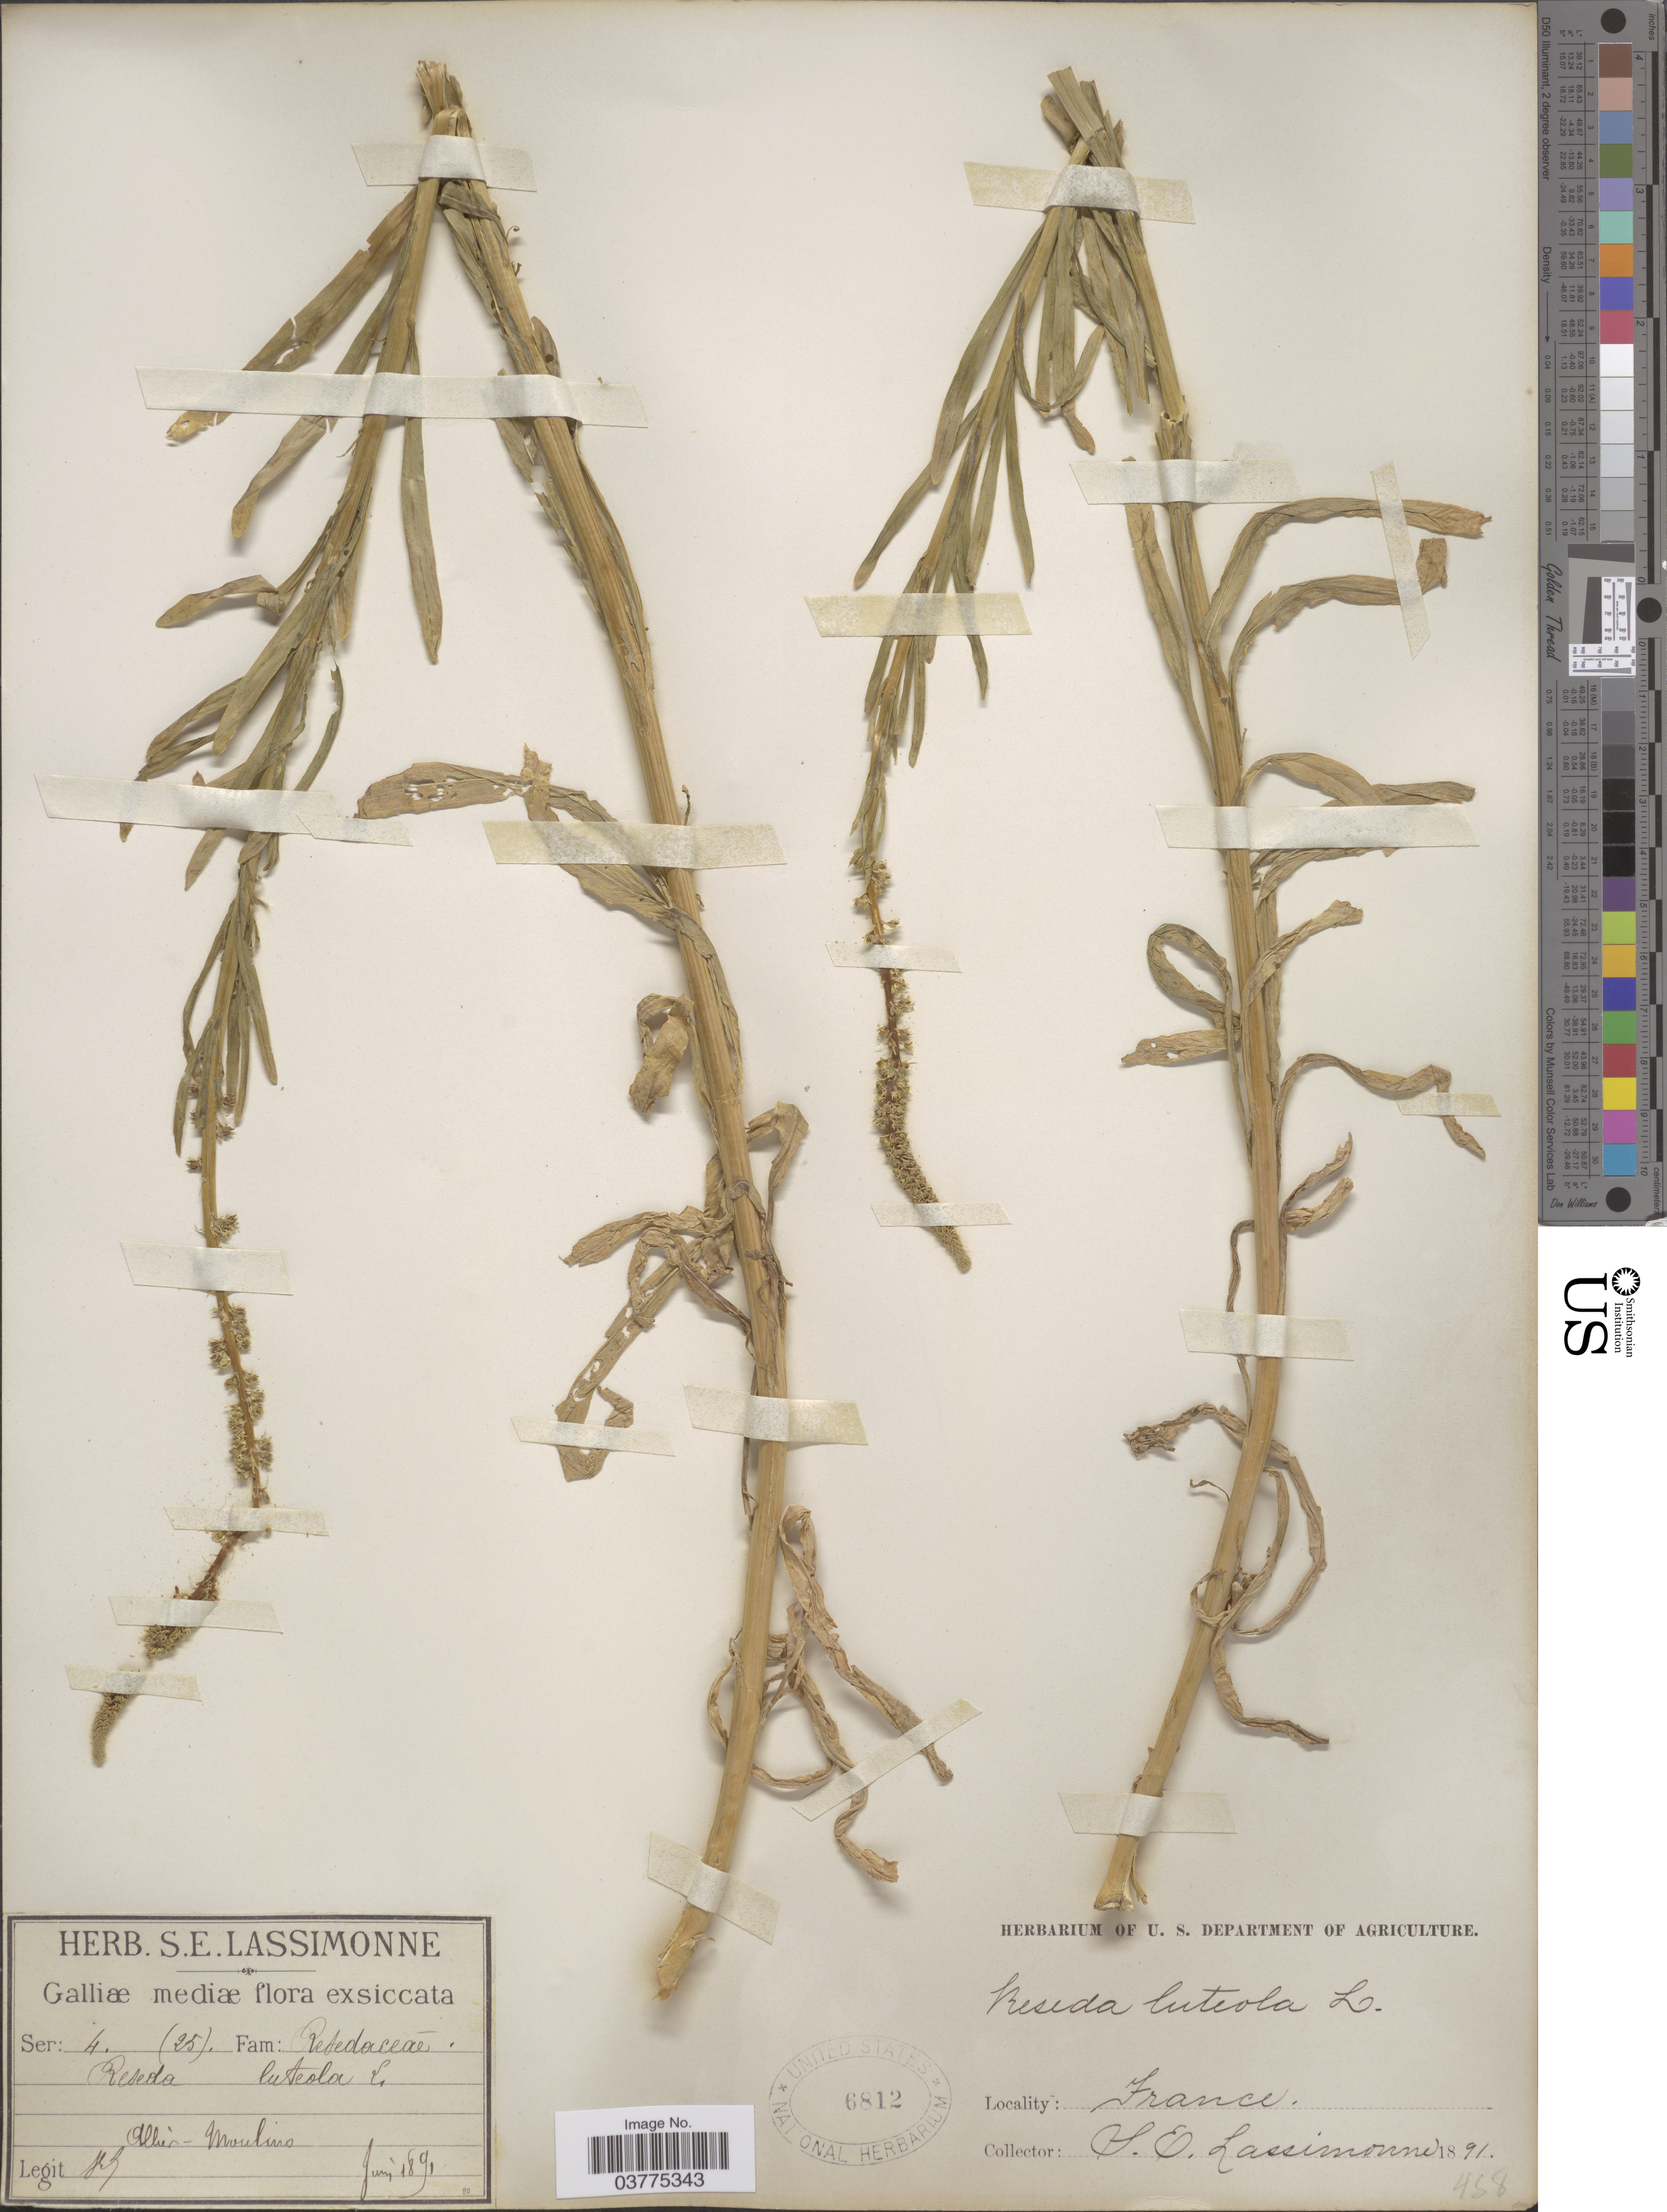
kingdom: Plantae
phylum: Tracheophyta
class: Magnoliopsida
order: Brassicales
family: Resedaceae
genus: Reseda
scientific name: Reseda luteola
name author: L.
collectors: S. Lassimonne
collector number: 25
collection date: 1891-06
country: France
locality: Galliæ mediæ. Allier- Moulins.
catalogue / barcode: US 6812